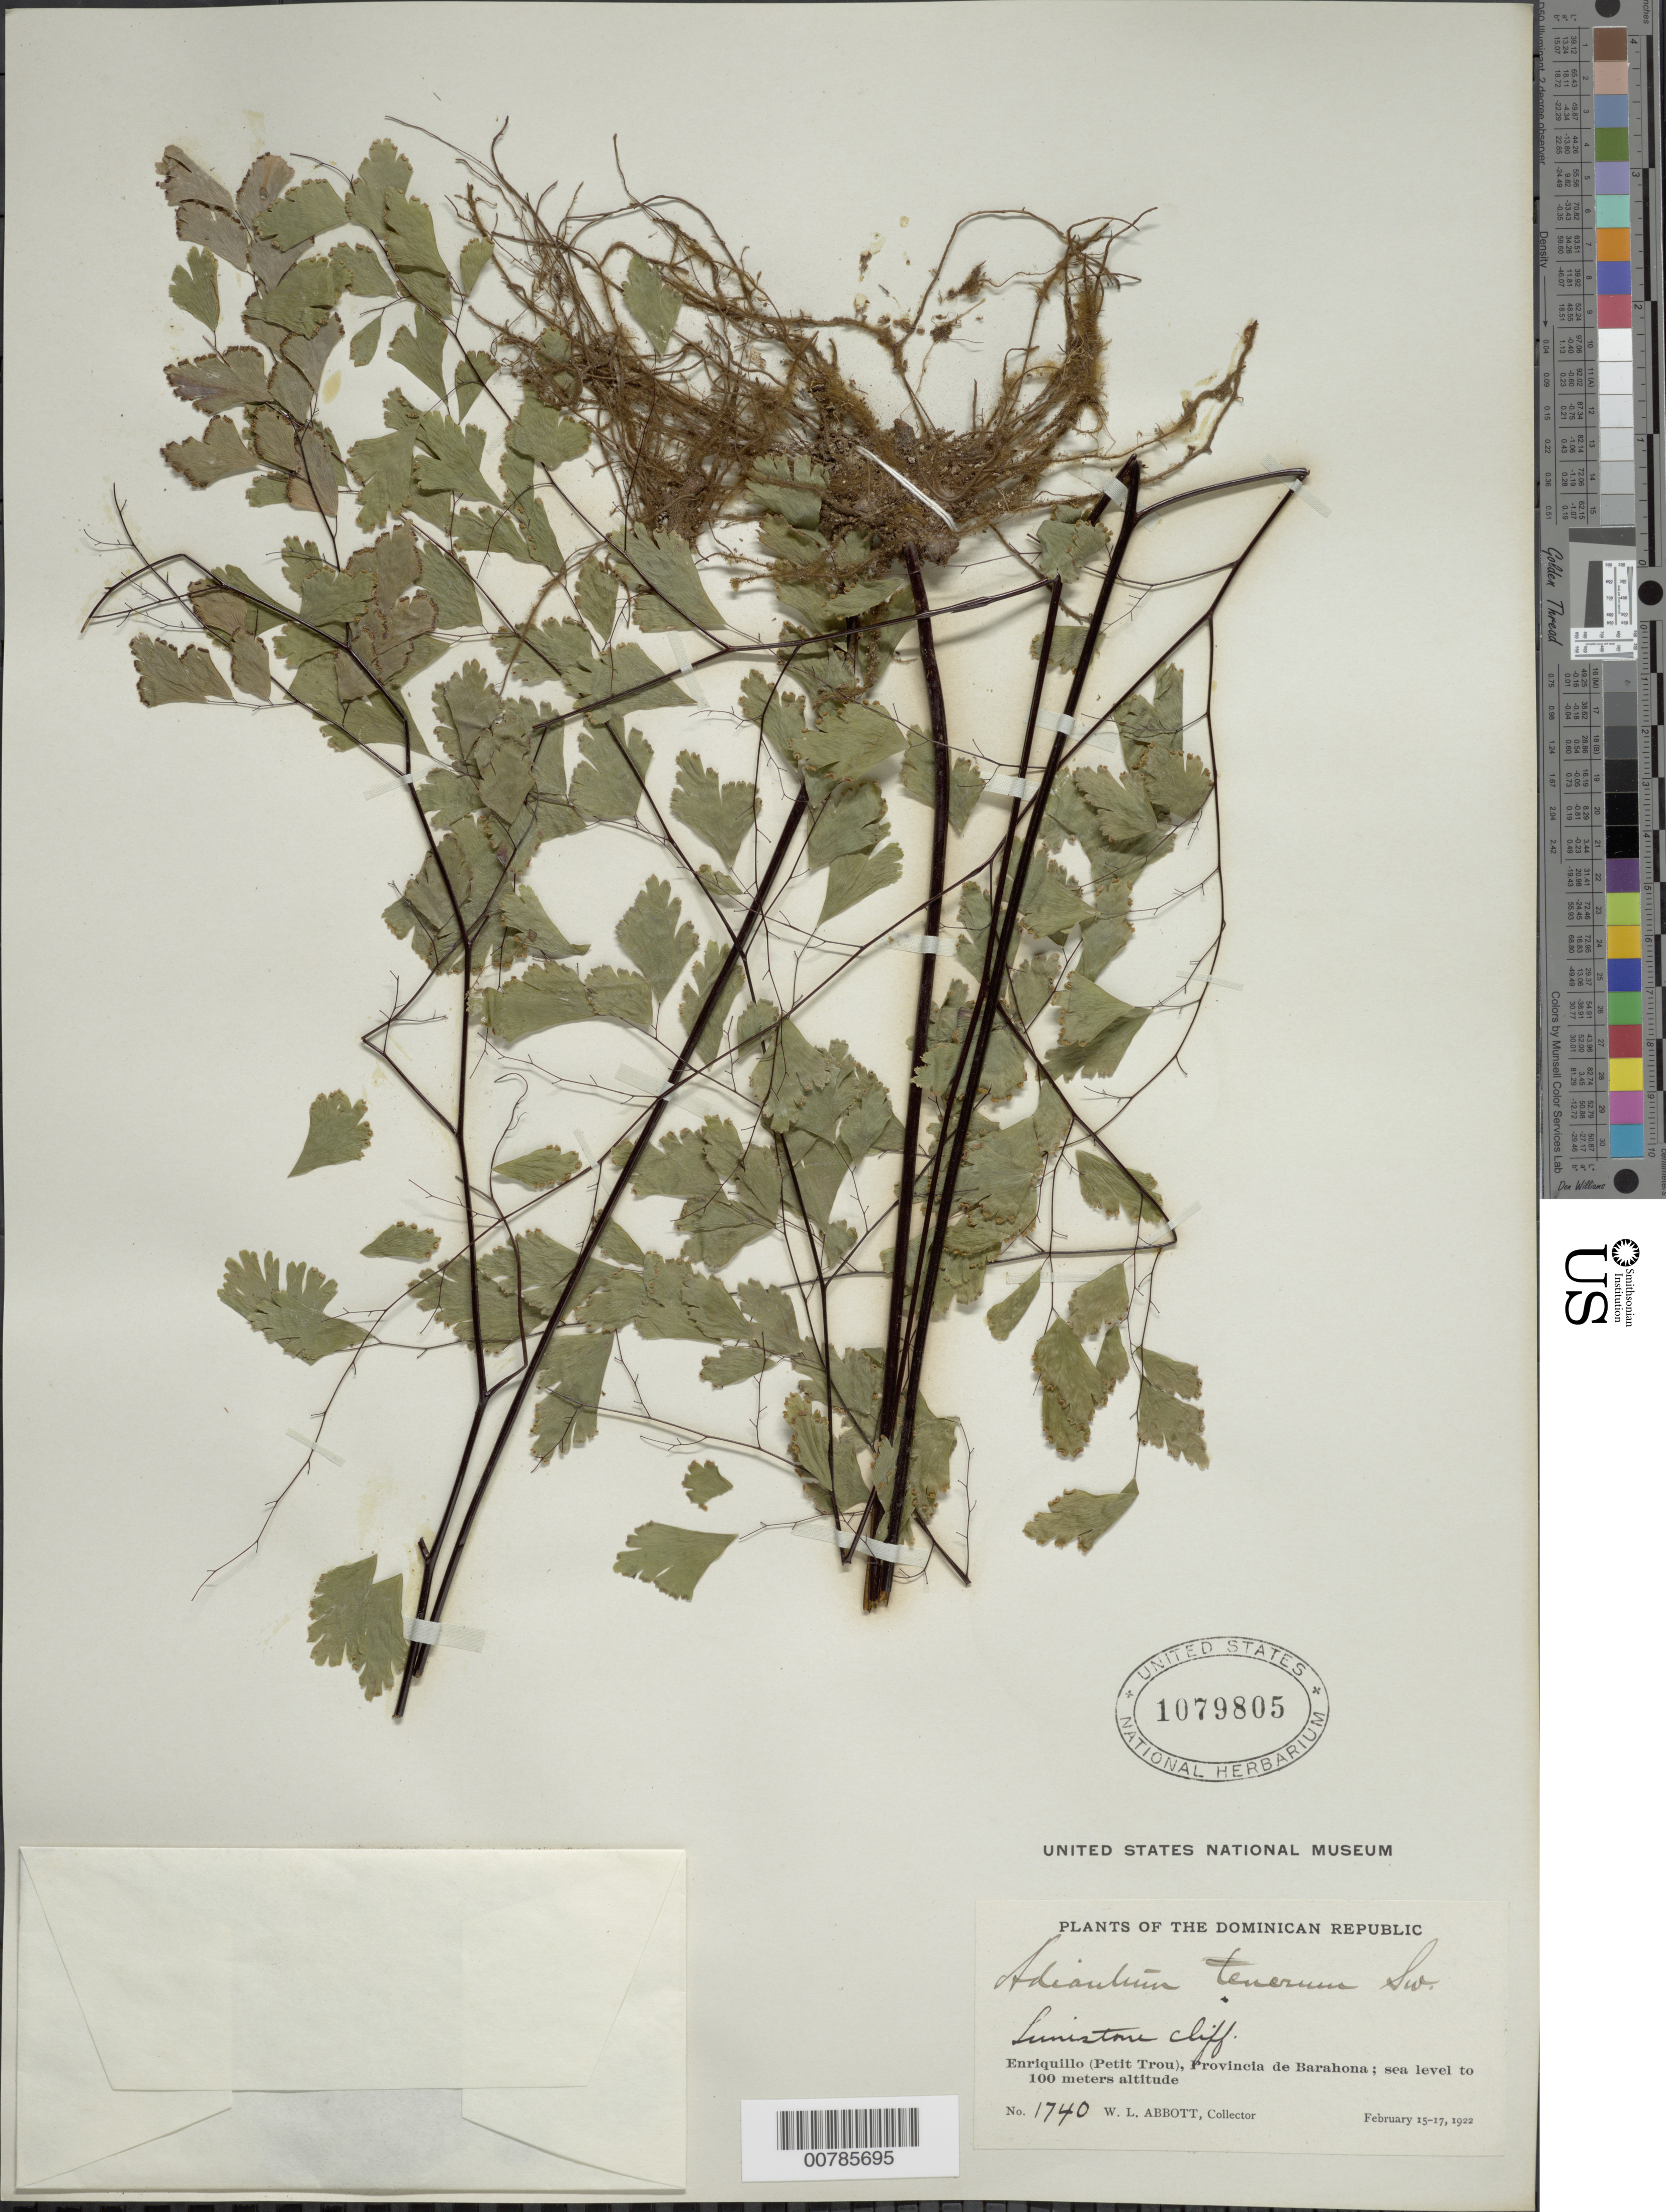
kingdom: Plantae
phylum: Tracheophyta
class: Polypodiopsida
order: Polypodiales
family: Pteridaceae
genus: Adiantum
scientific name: Adiantum tenerum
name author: Sw.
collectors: W. L. Abbott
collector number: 1740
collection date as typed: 15 Feb 1922 to 17 Feb 1922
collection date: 1922-02-15/1922-02-17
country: Dominican Republic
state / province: Barahona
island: Hispaniola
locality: Enriquillo (Petit Trou)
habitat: Limestone cliff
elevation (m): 0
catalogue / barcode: US 1079805